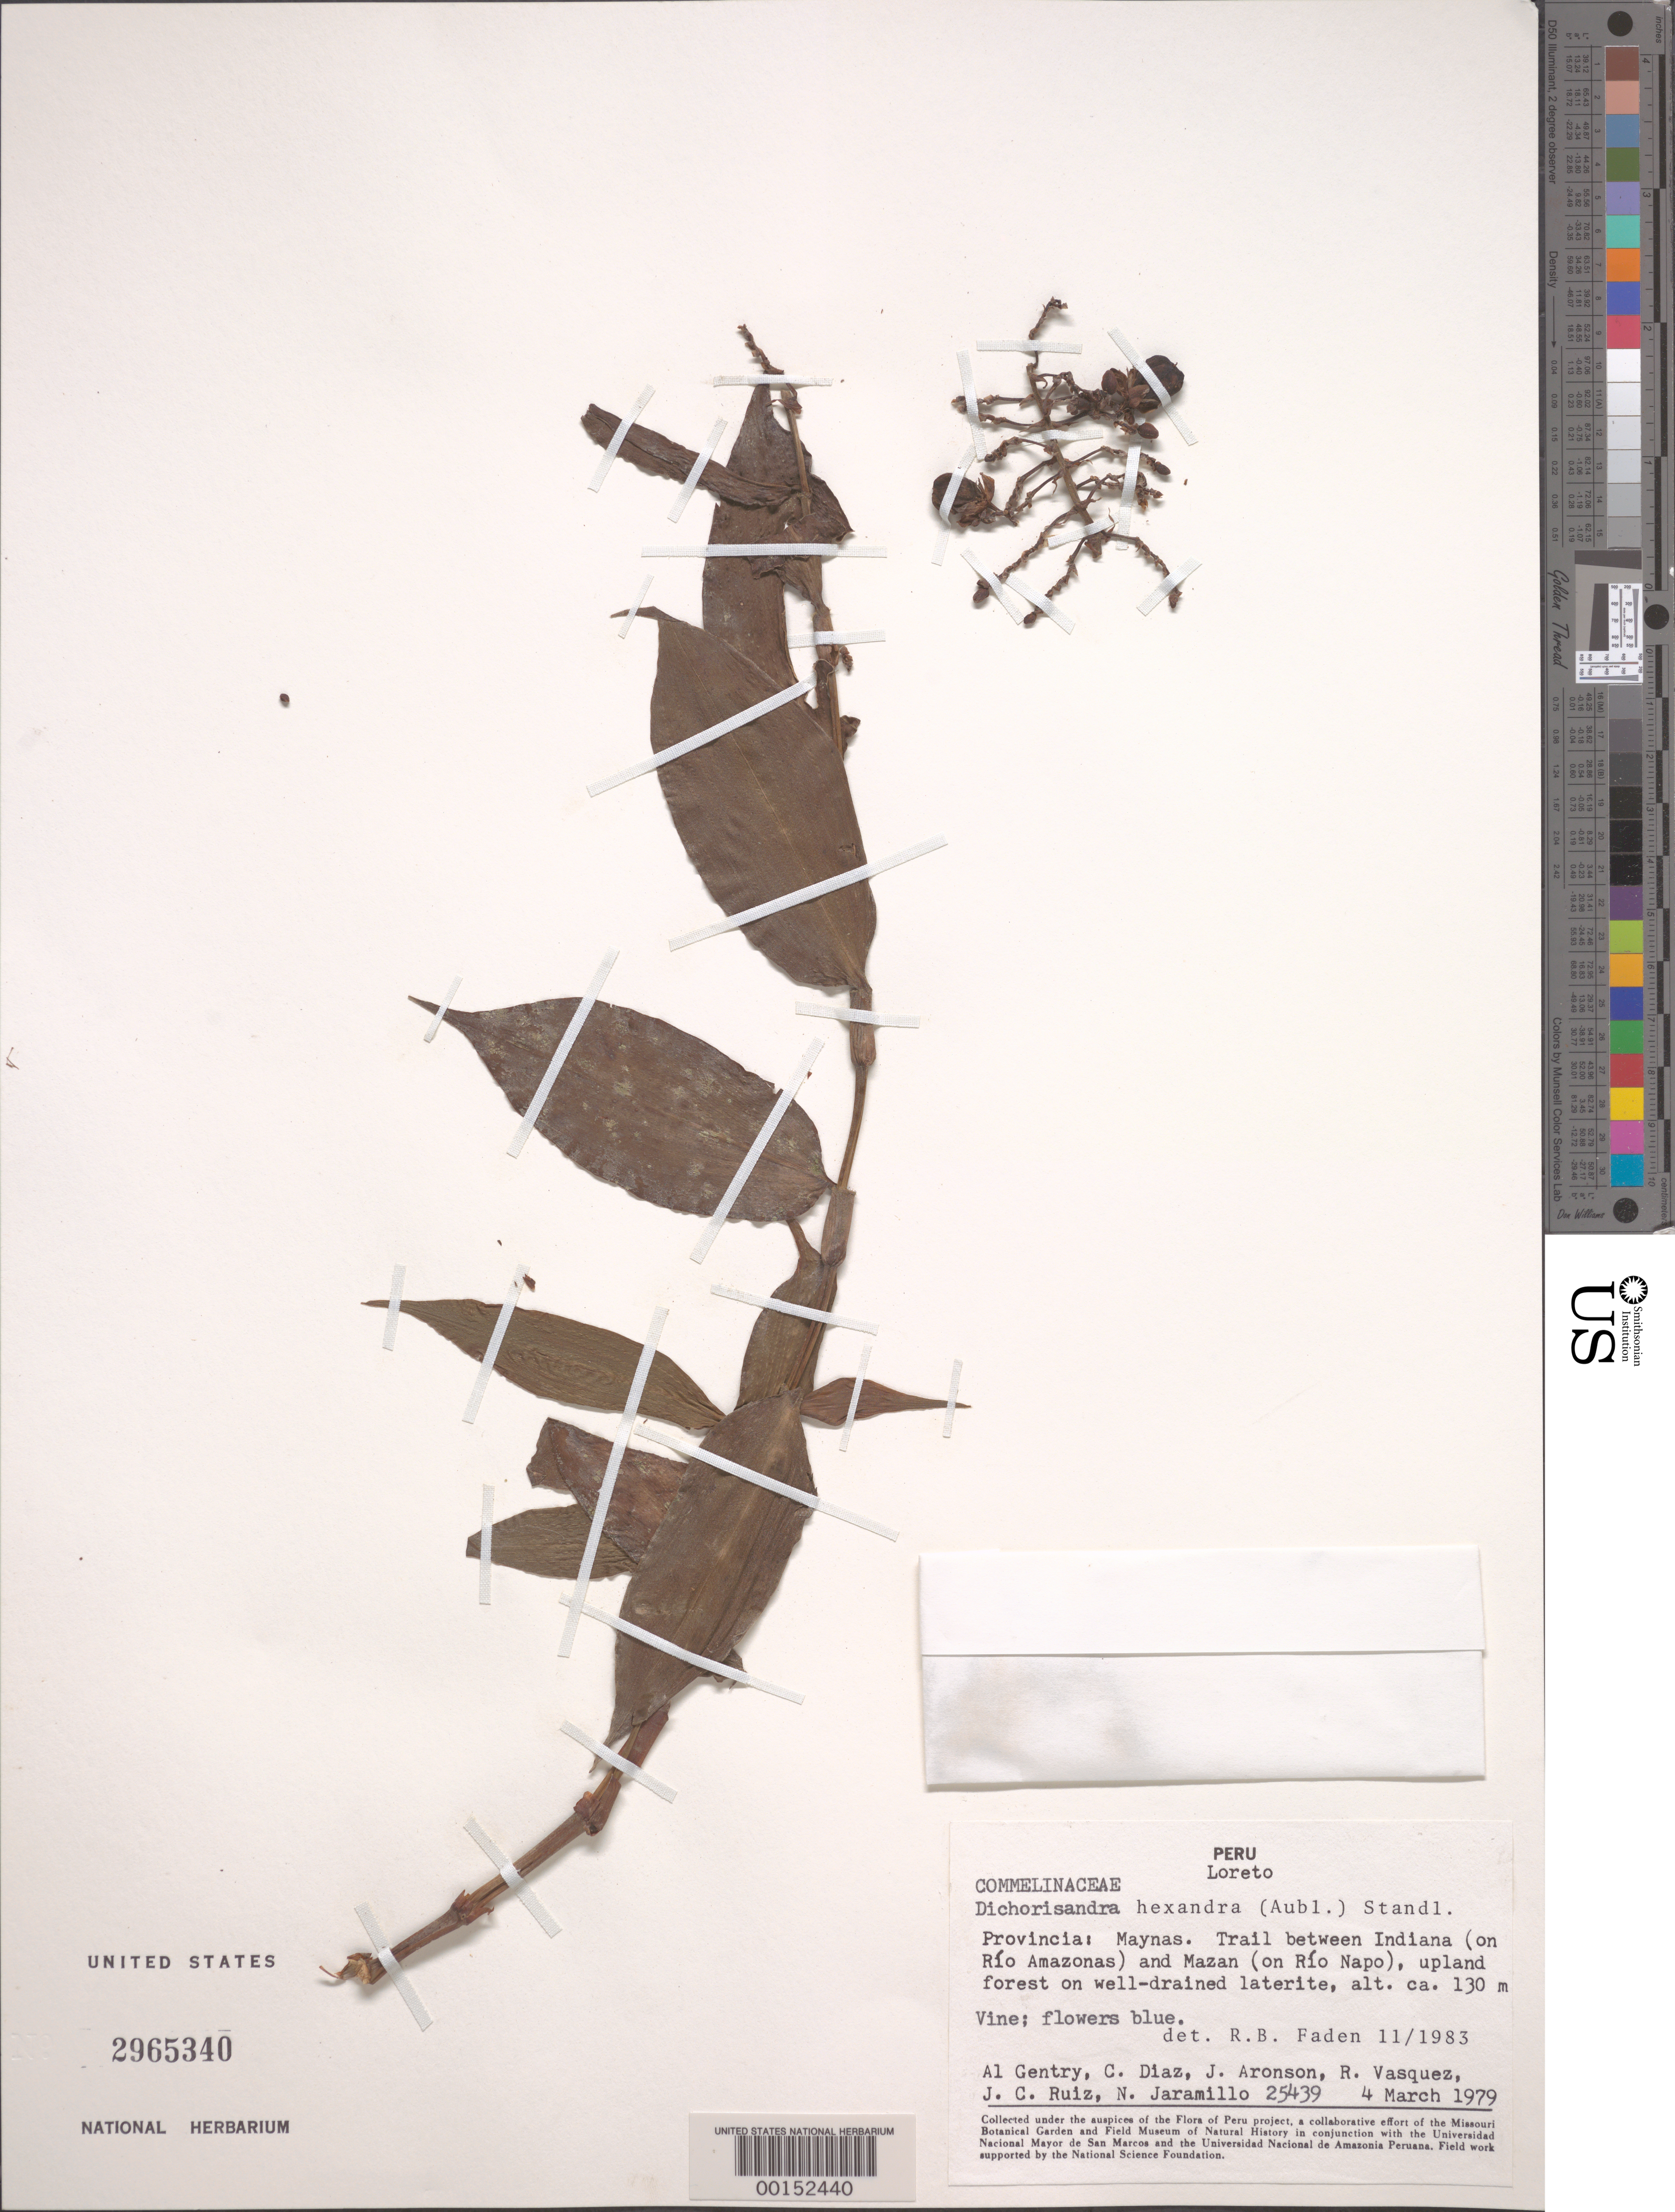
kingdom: Plantae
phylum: Tracheophyta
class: Liliopsida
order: Commelinales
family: Commelinaceae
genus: Dichorisandra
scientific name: Dichorisandra hexandra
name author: (Aubl.) Standl.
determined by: Faden, Robert B., (US), Smithsonian Institution - National Museum of Natural History (UNITED STATES)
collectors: A. H. Gentry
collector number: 25439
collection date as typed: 04 Mar 1979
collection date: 1979-03-04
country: Peru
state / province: Loreto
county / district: Maynas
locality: Trail between indiana and mazan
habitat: Upland forest, well-drained laterite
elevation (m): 130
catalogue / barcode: US 2965340